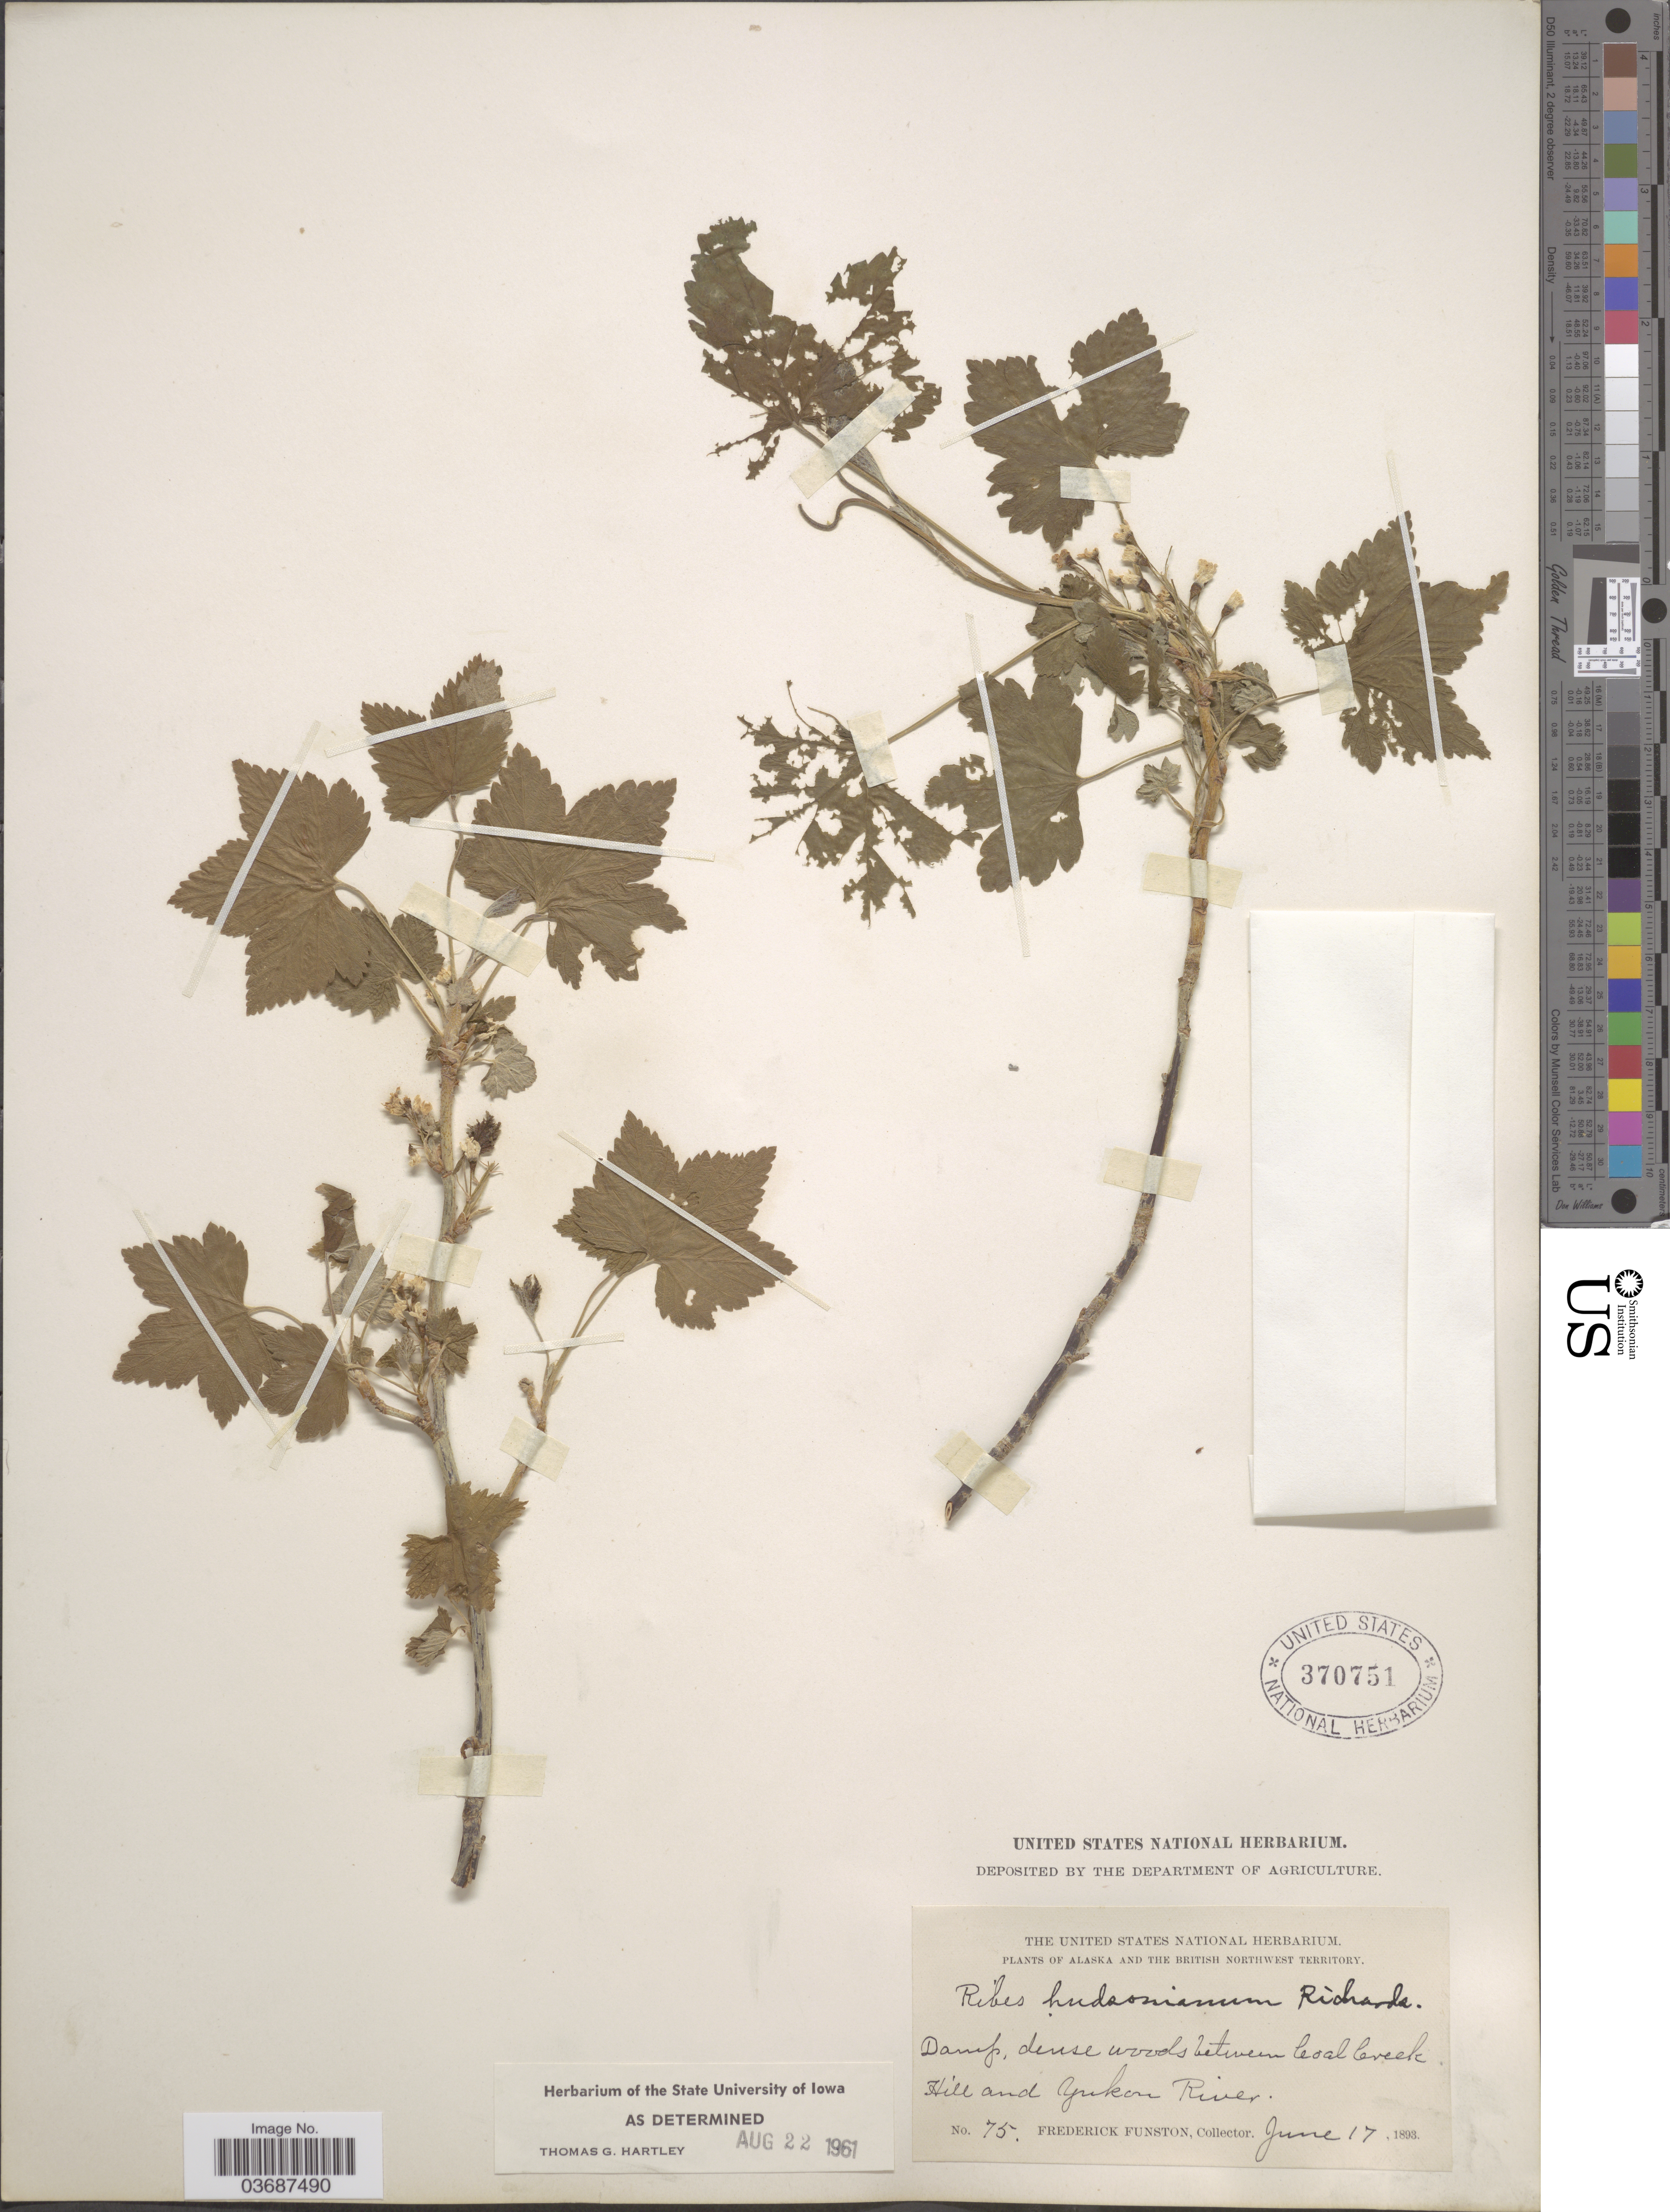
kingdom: Plantae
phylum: Tracheophyta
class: Magnoliopsida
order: Saxifragales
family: Grossulariaceae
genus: Ribes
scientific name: Ribes hudsonianum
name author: Richardson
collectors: F. Funston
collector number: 75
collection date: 1893-06-17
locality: Alaska and the British Northwest Territory. Damp, dense woods between Coal Creek Hill and Yukon River.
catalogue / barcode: US 370751